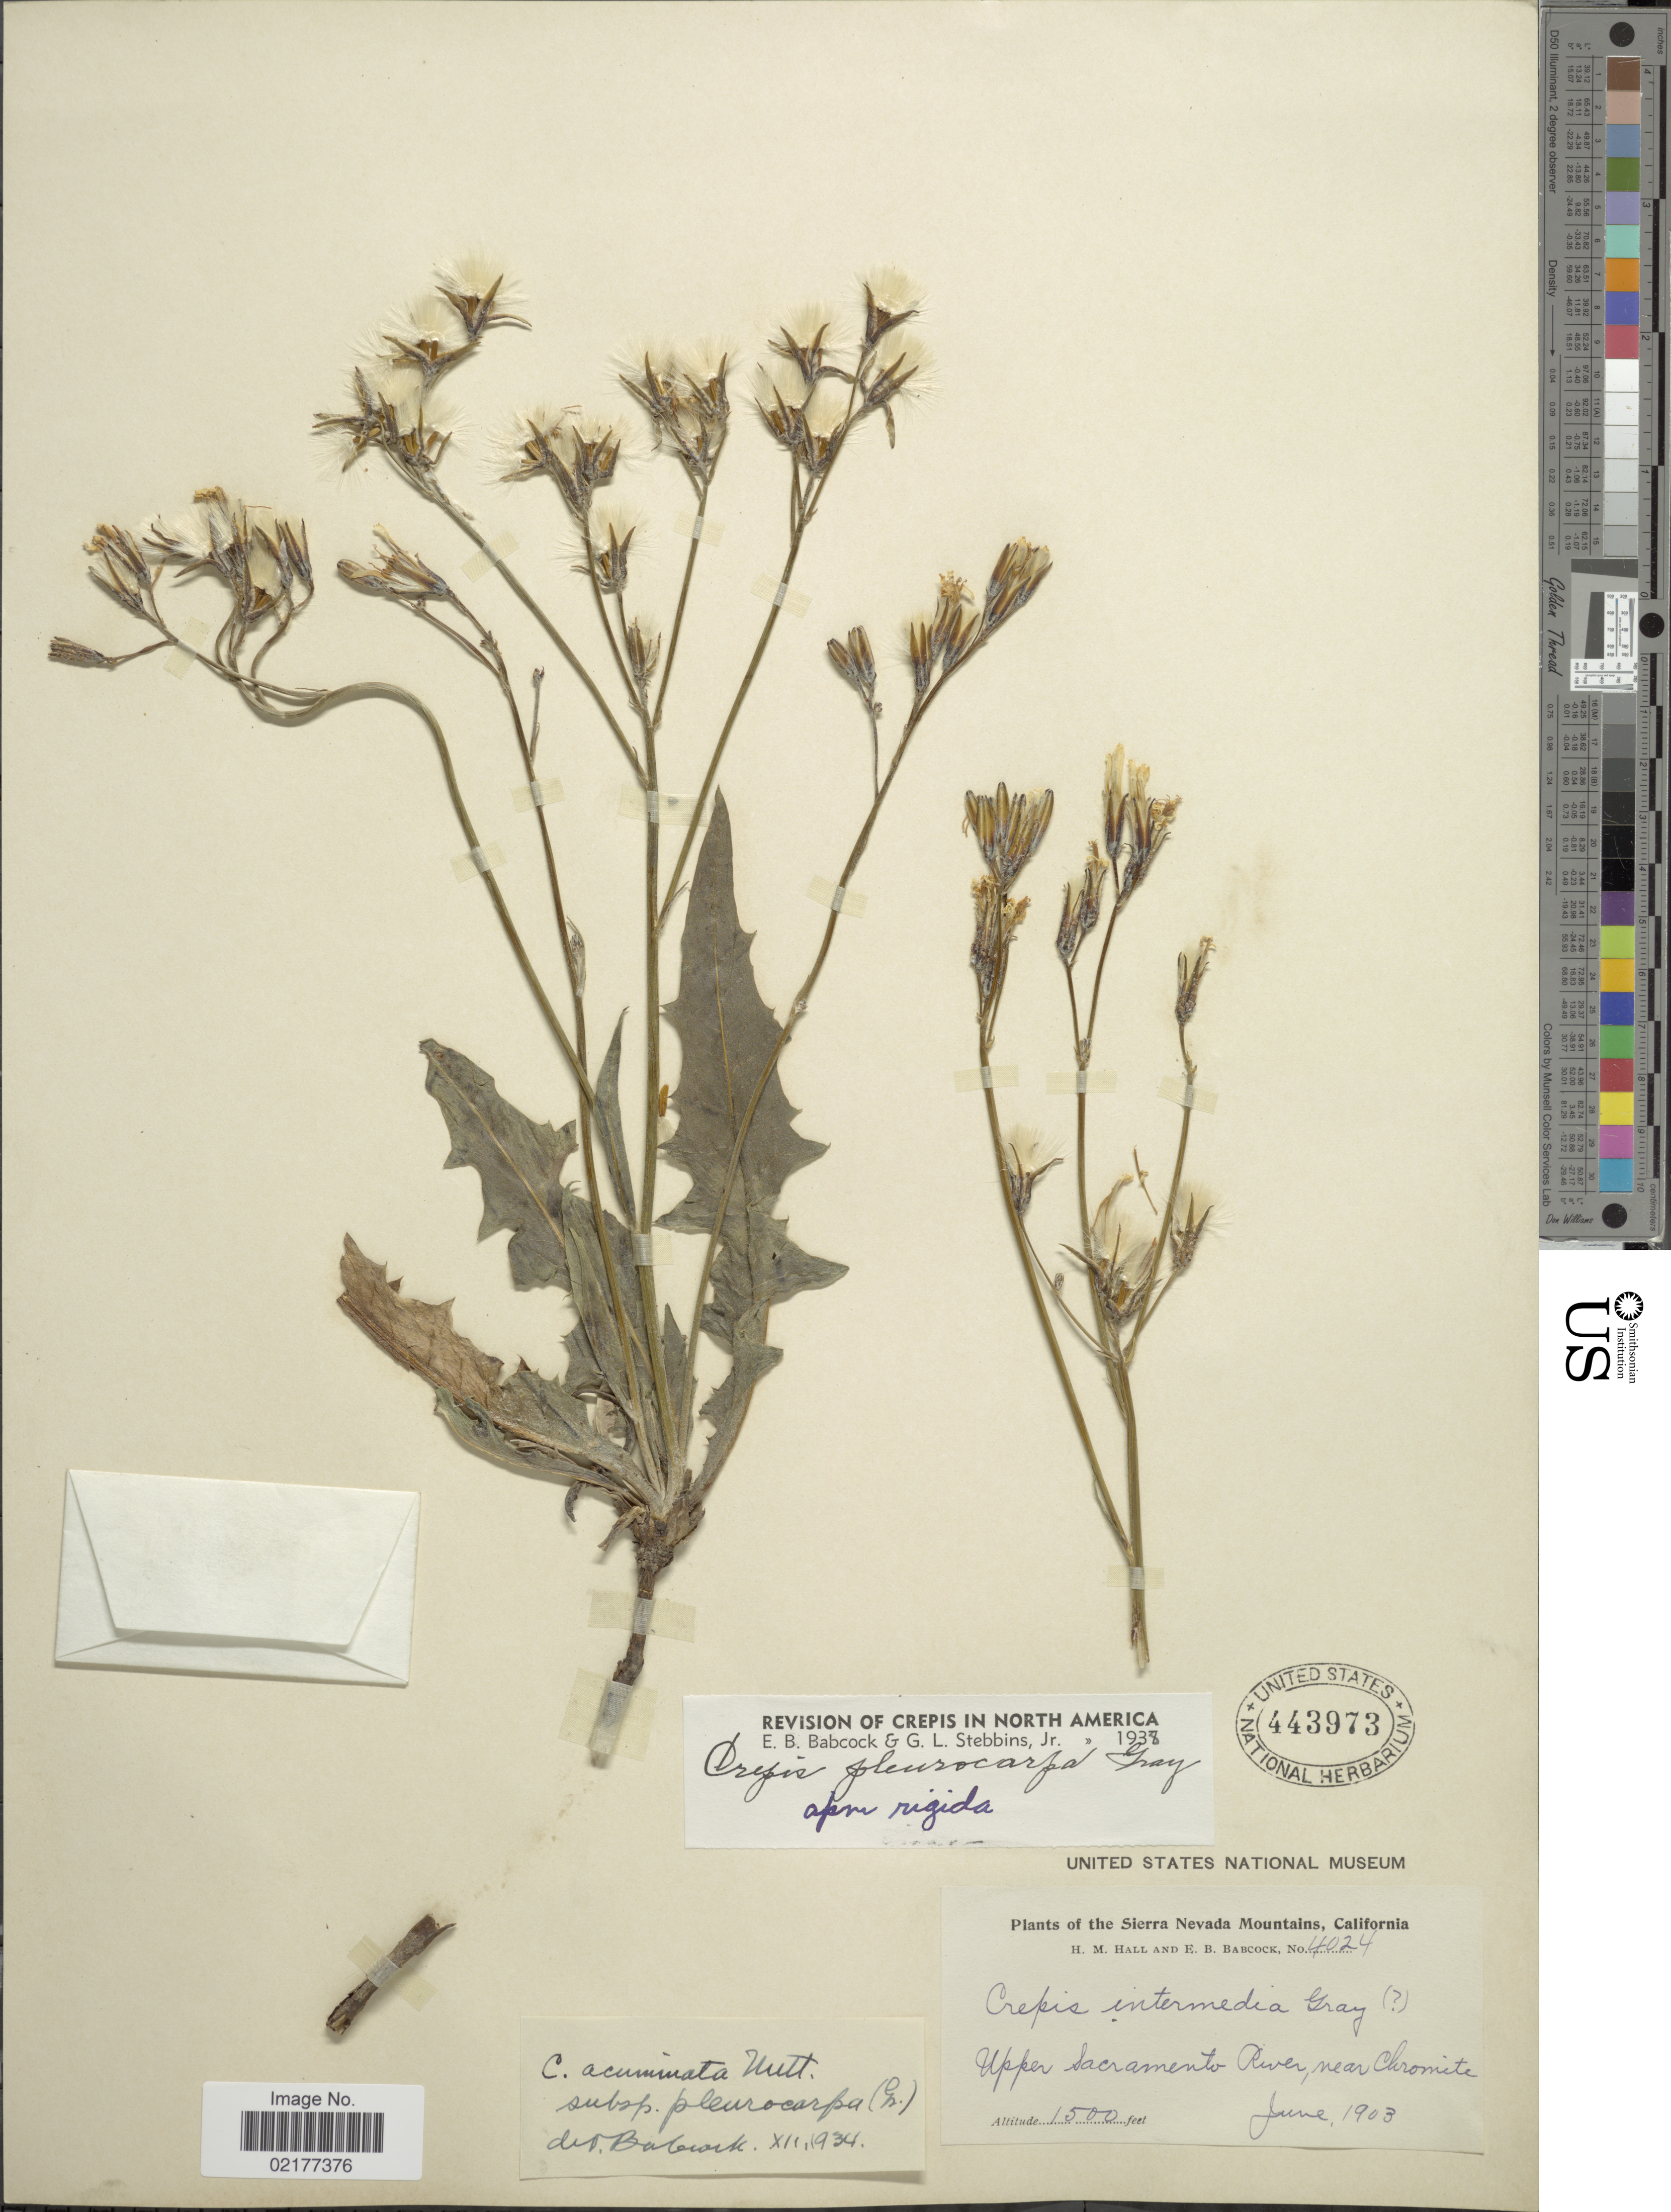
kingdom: Plantae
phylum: Tracheophyta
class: Magnoliopsida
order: Asterales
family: Asteraceae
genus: Crepis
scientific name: Crepis pleurocarpa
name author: A. Gray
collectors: H. M. Hall & E. B. Babcock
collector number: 4024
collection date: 1903-06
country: United States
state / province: California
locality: The Sierra Nevada Mountains, California, Upper Sacramento River, near Chromite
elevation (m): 457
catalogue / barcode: US 443973